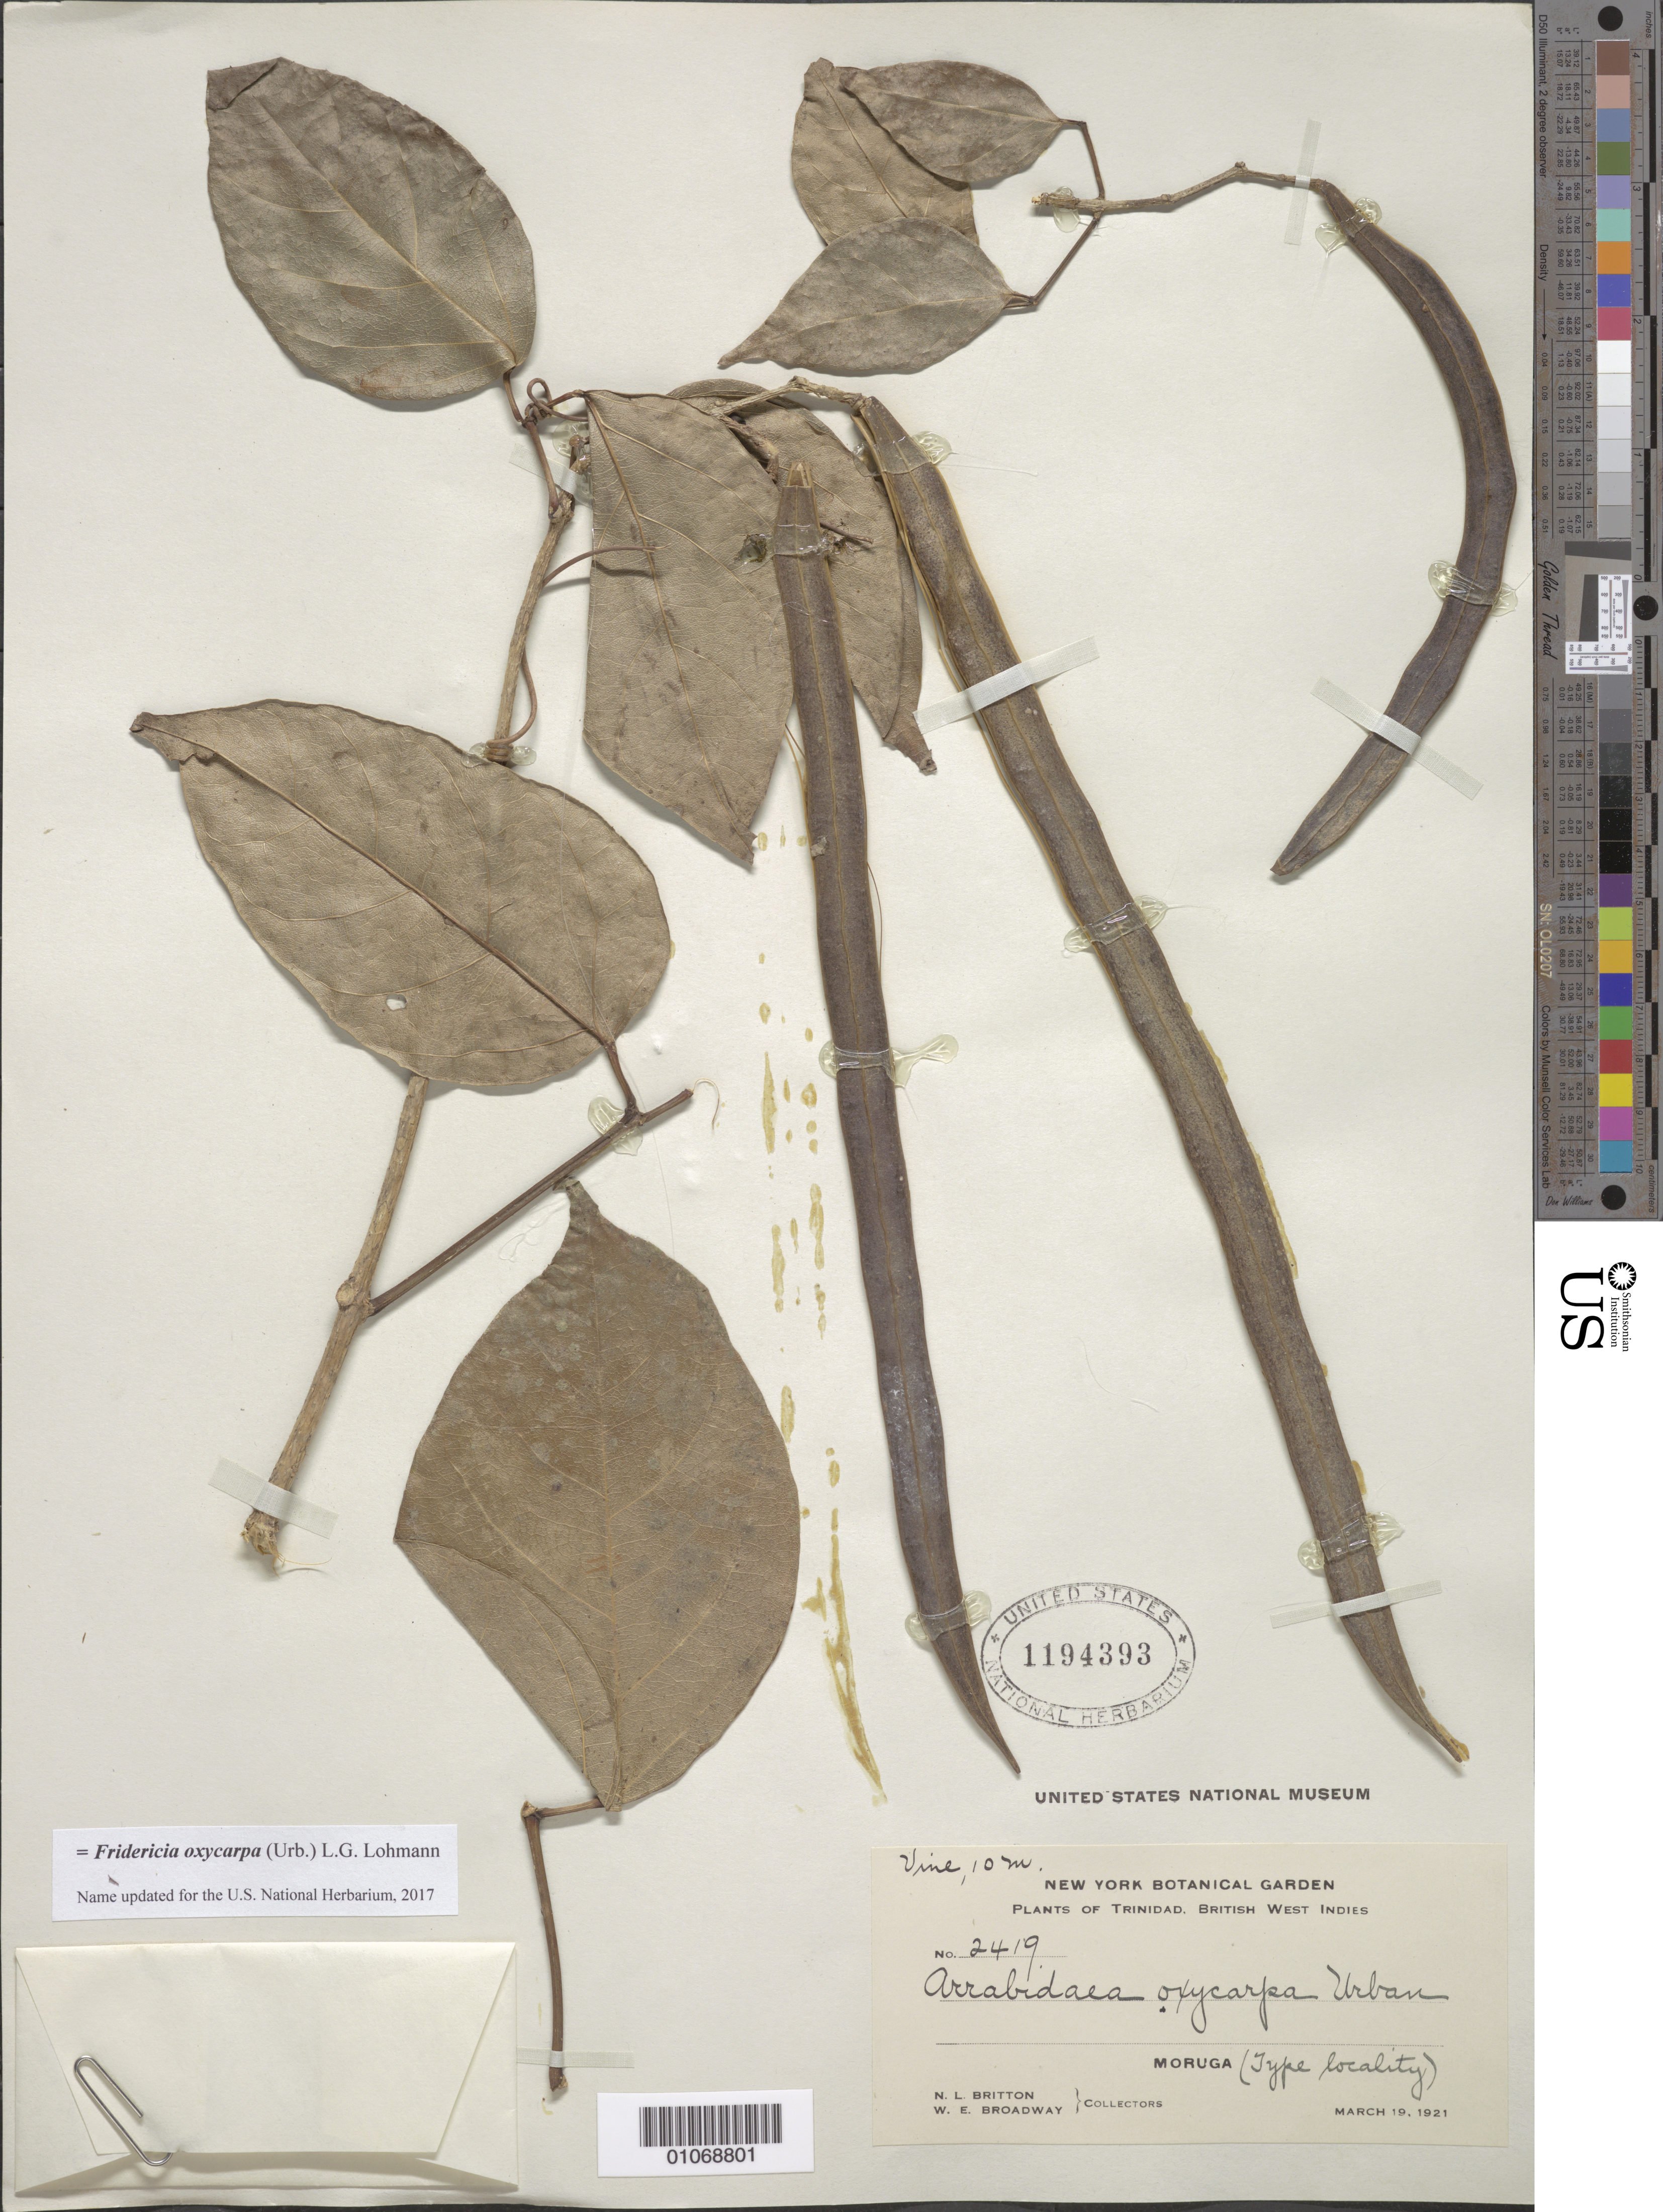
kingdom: Plantae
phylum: Tracheophyta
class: Magnoliopsida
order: Lamiales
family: Bignoniaceae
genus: Fridericia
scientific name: Fridericia oxycarpa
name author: (Urb.) L.G. Lohmann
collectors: N. Britton & W. E. Broadway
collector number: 2419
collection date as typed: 19 Mar 1921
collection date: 1921-03-19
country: Trinidad and Tobago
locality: Moruga.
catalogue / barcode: US 1194393